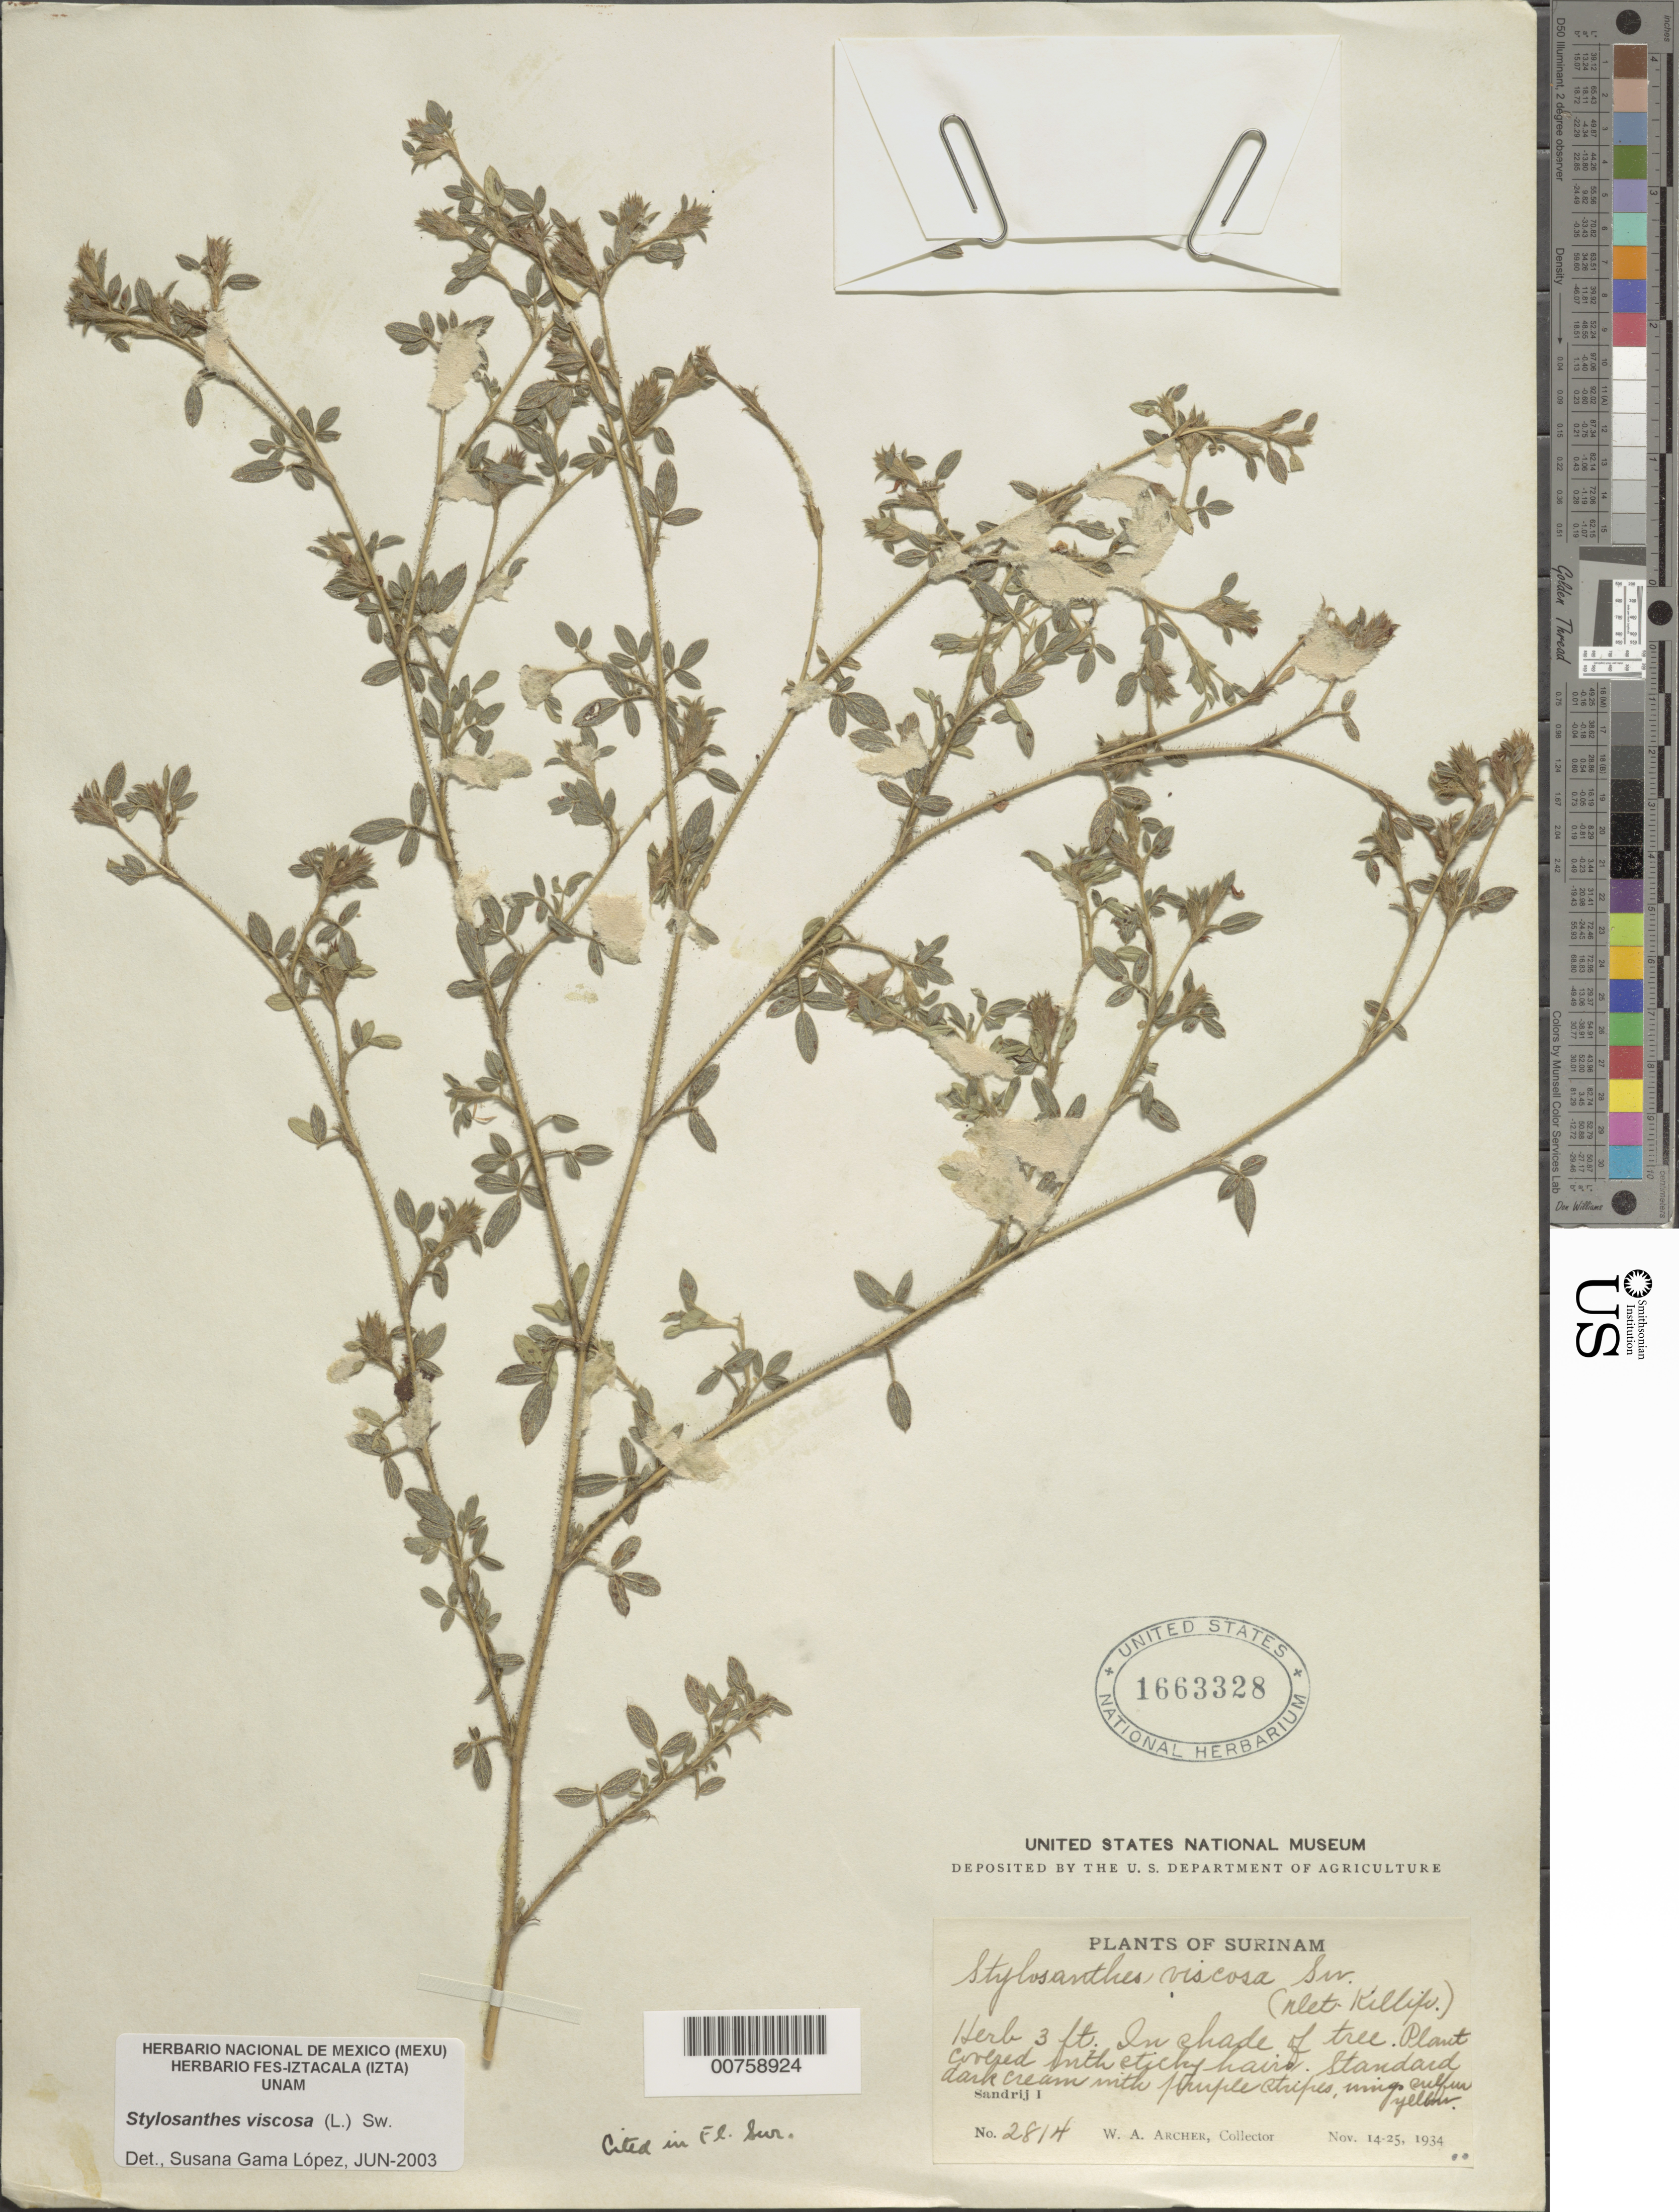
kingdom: Plantae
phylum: Tracheophyta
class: Magnoliopsida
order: Fabales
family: Fabaceae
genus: Stylosanthes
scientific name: Stylosanthes viscosa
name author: Sw.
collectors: W. A. Archer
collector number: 2814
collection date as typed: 14-Nov-34 to 25-Nov-34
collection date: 1934-11-14/1934-11-25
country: Suriname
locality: Zanderij I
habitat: In shade of tree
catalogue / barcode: US 1663328